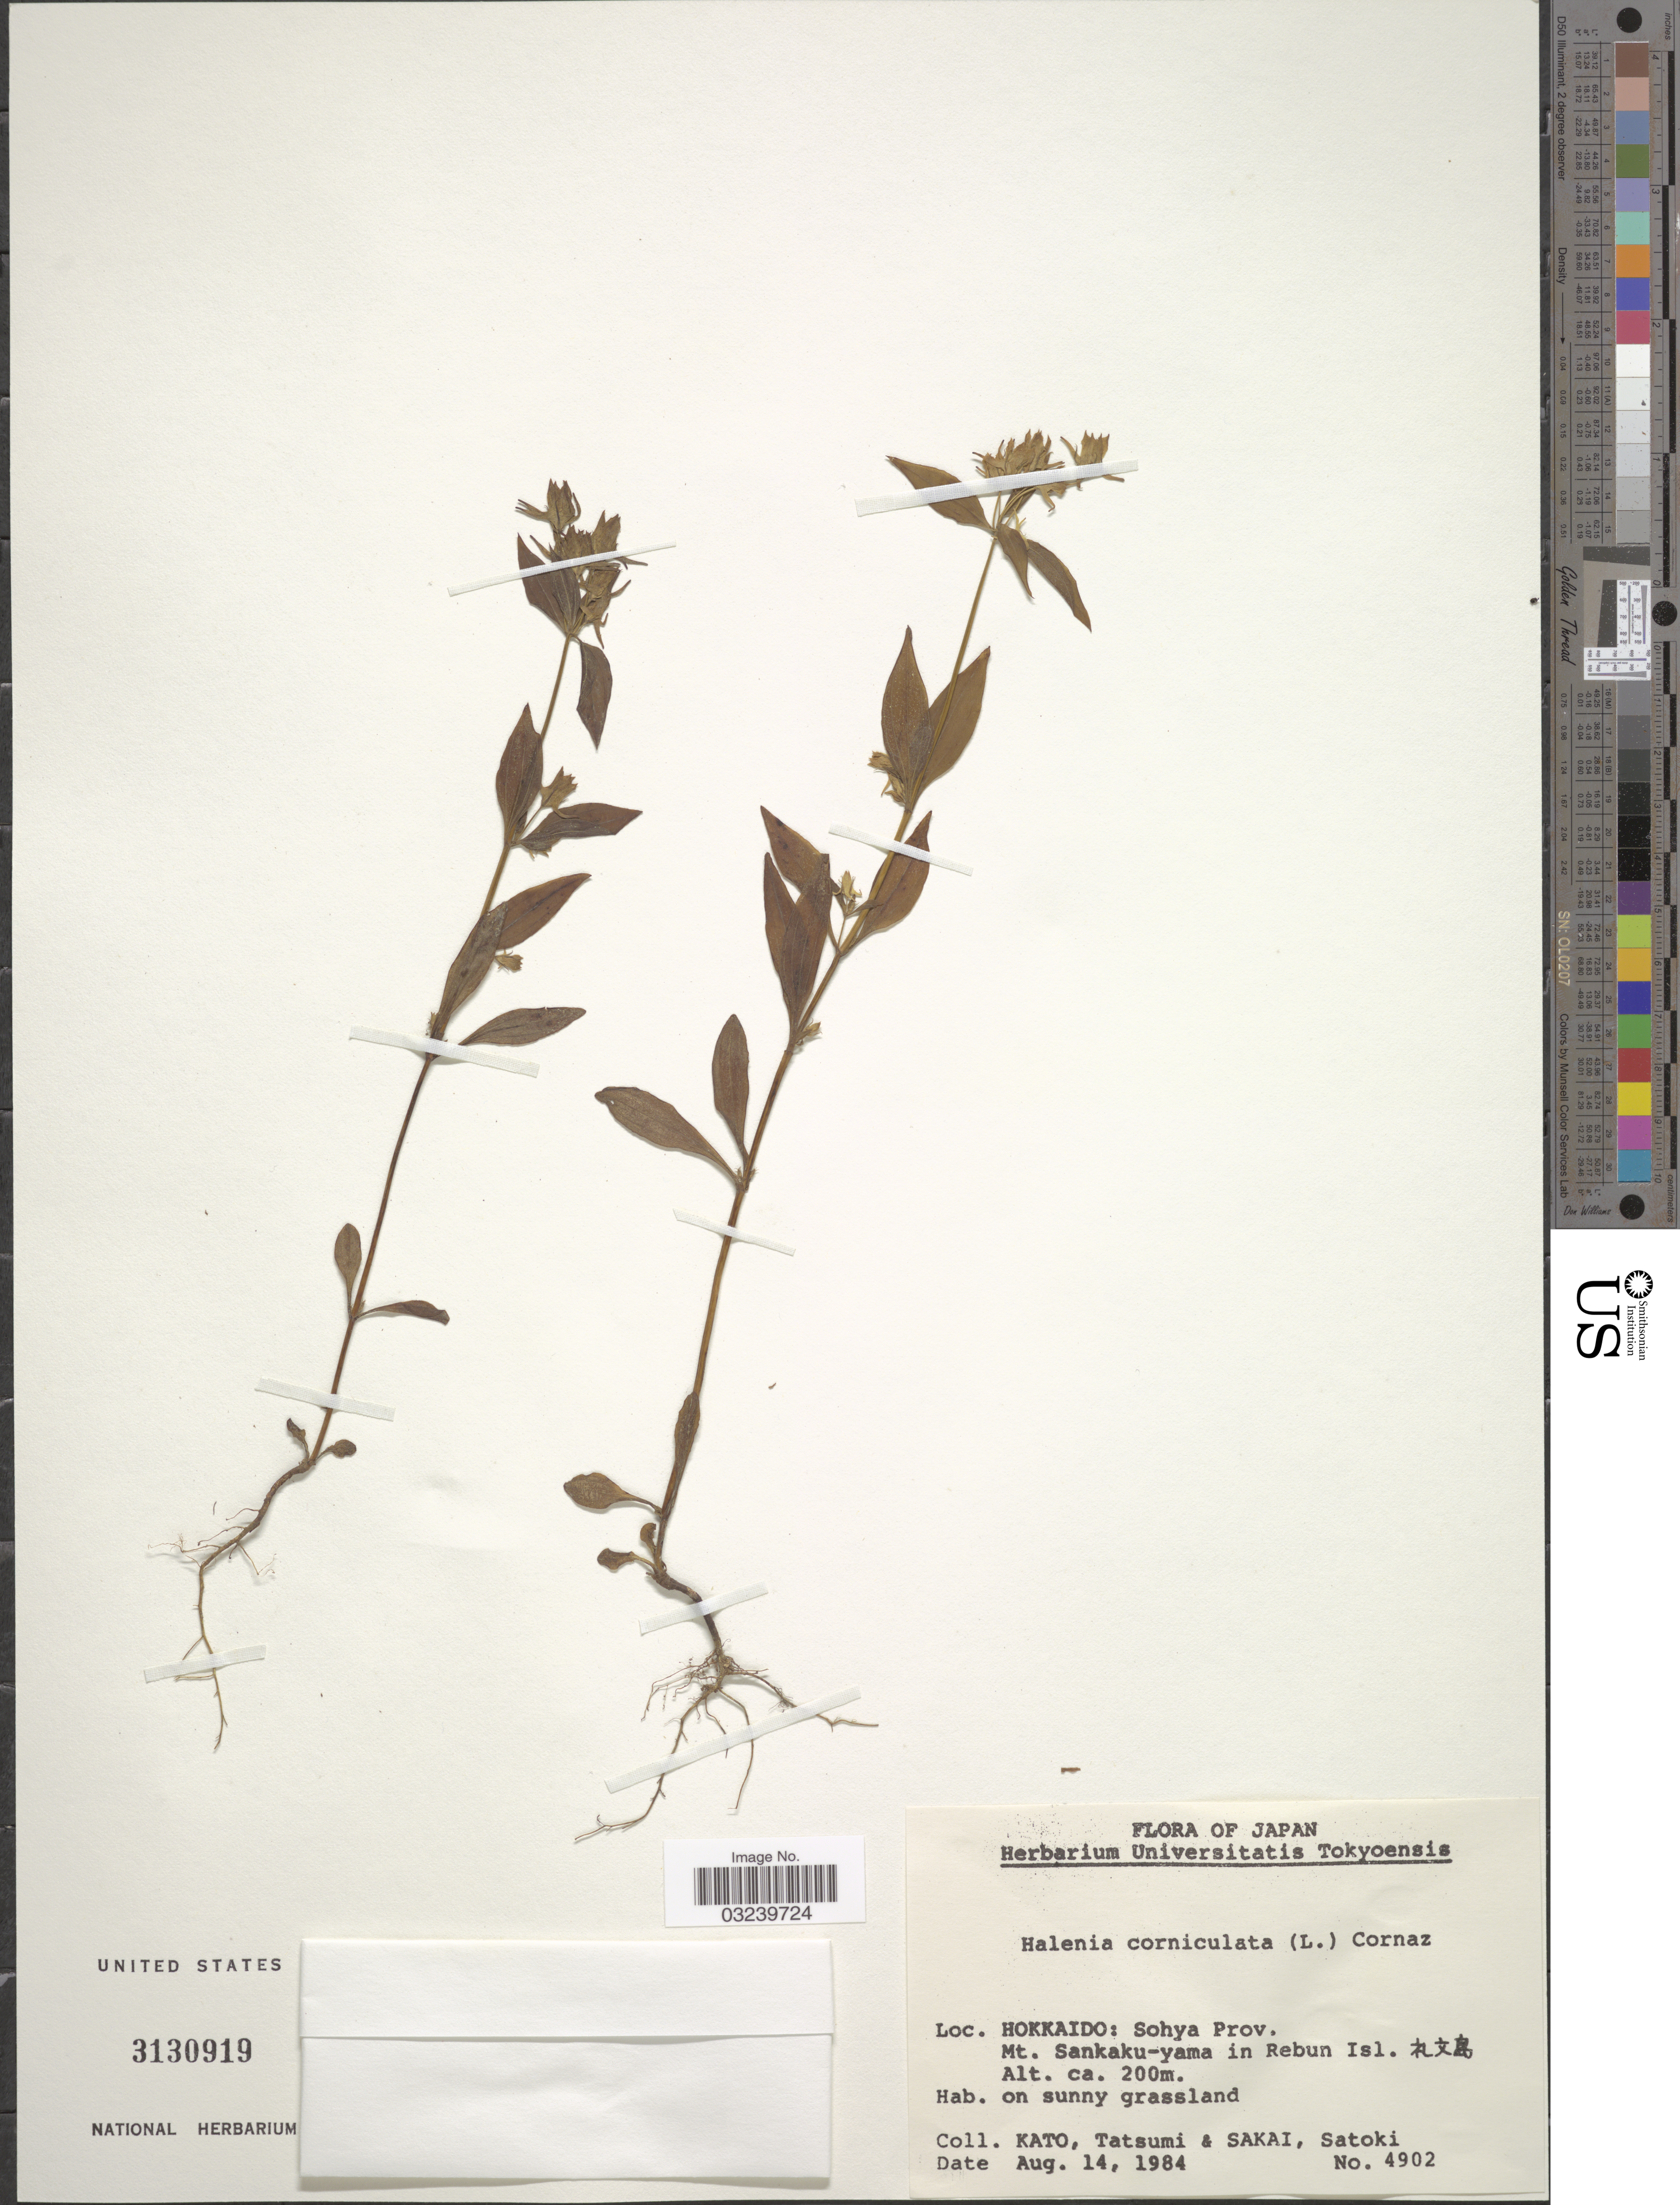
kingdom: Plantae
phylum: Tracheophyta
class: Magnoliopsida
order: Gentianales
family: Gentianaceae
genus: Halenia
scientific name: Halenia corniculata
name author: (L.) Cornaz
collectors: -- Kato, -. Tatsumi, Sakai & Satoki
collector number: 4902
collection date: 1984-08-14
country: Japan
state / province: Hokkaidō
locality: Sohya Prov., Mt. Sankaku-yama in Rebun Isl.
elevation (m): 200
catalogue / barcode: US 3130919